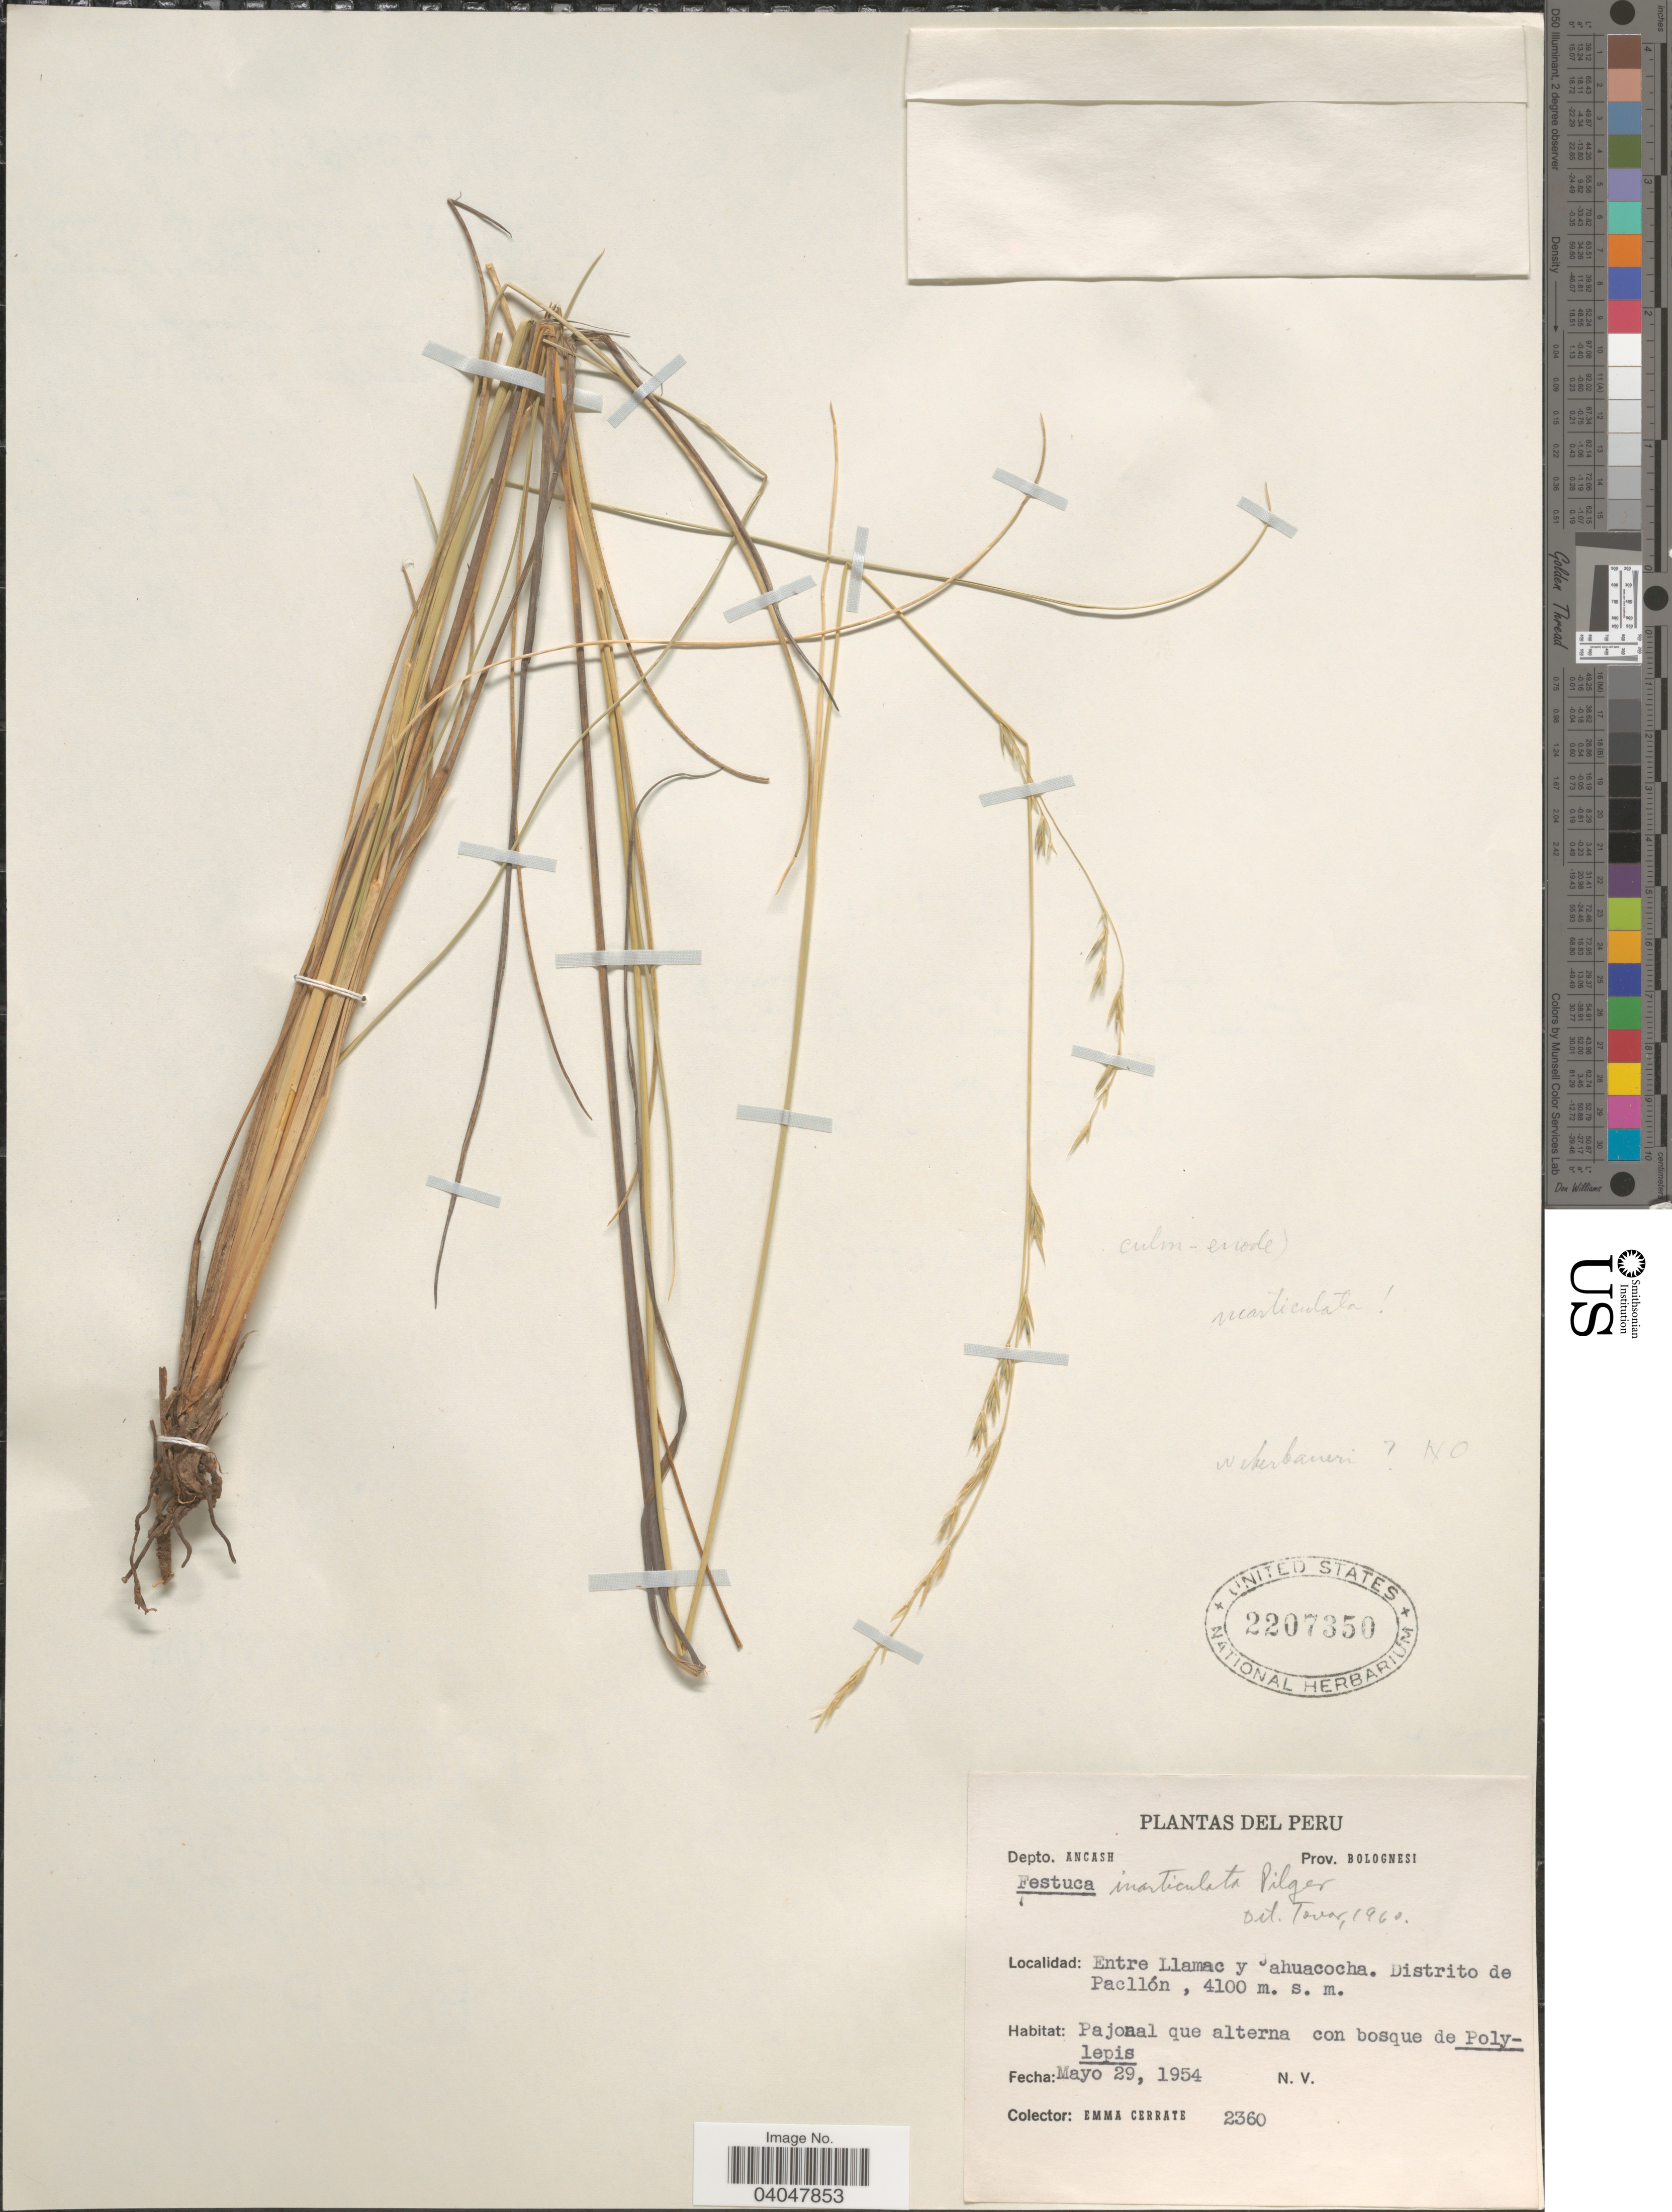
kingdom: Plantae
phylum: Tracheophyta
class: Liliopsida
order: Poales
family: Poaceae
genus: Festuca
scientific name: Festuca inarticulata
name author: Pilg.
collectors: E. Cerrate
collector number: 2360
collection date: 1954-05-29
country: Peru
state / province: Ancash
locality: Depto. Ancash. Prov. Bolognesi. Entre Llamac y Jahuacocha. Distrito de Pacllón.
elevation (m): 4100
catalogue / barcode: US 2207350